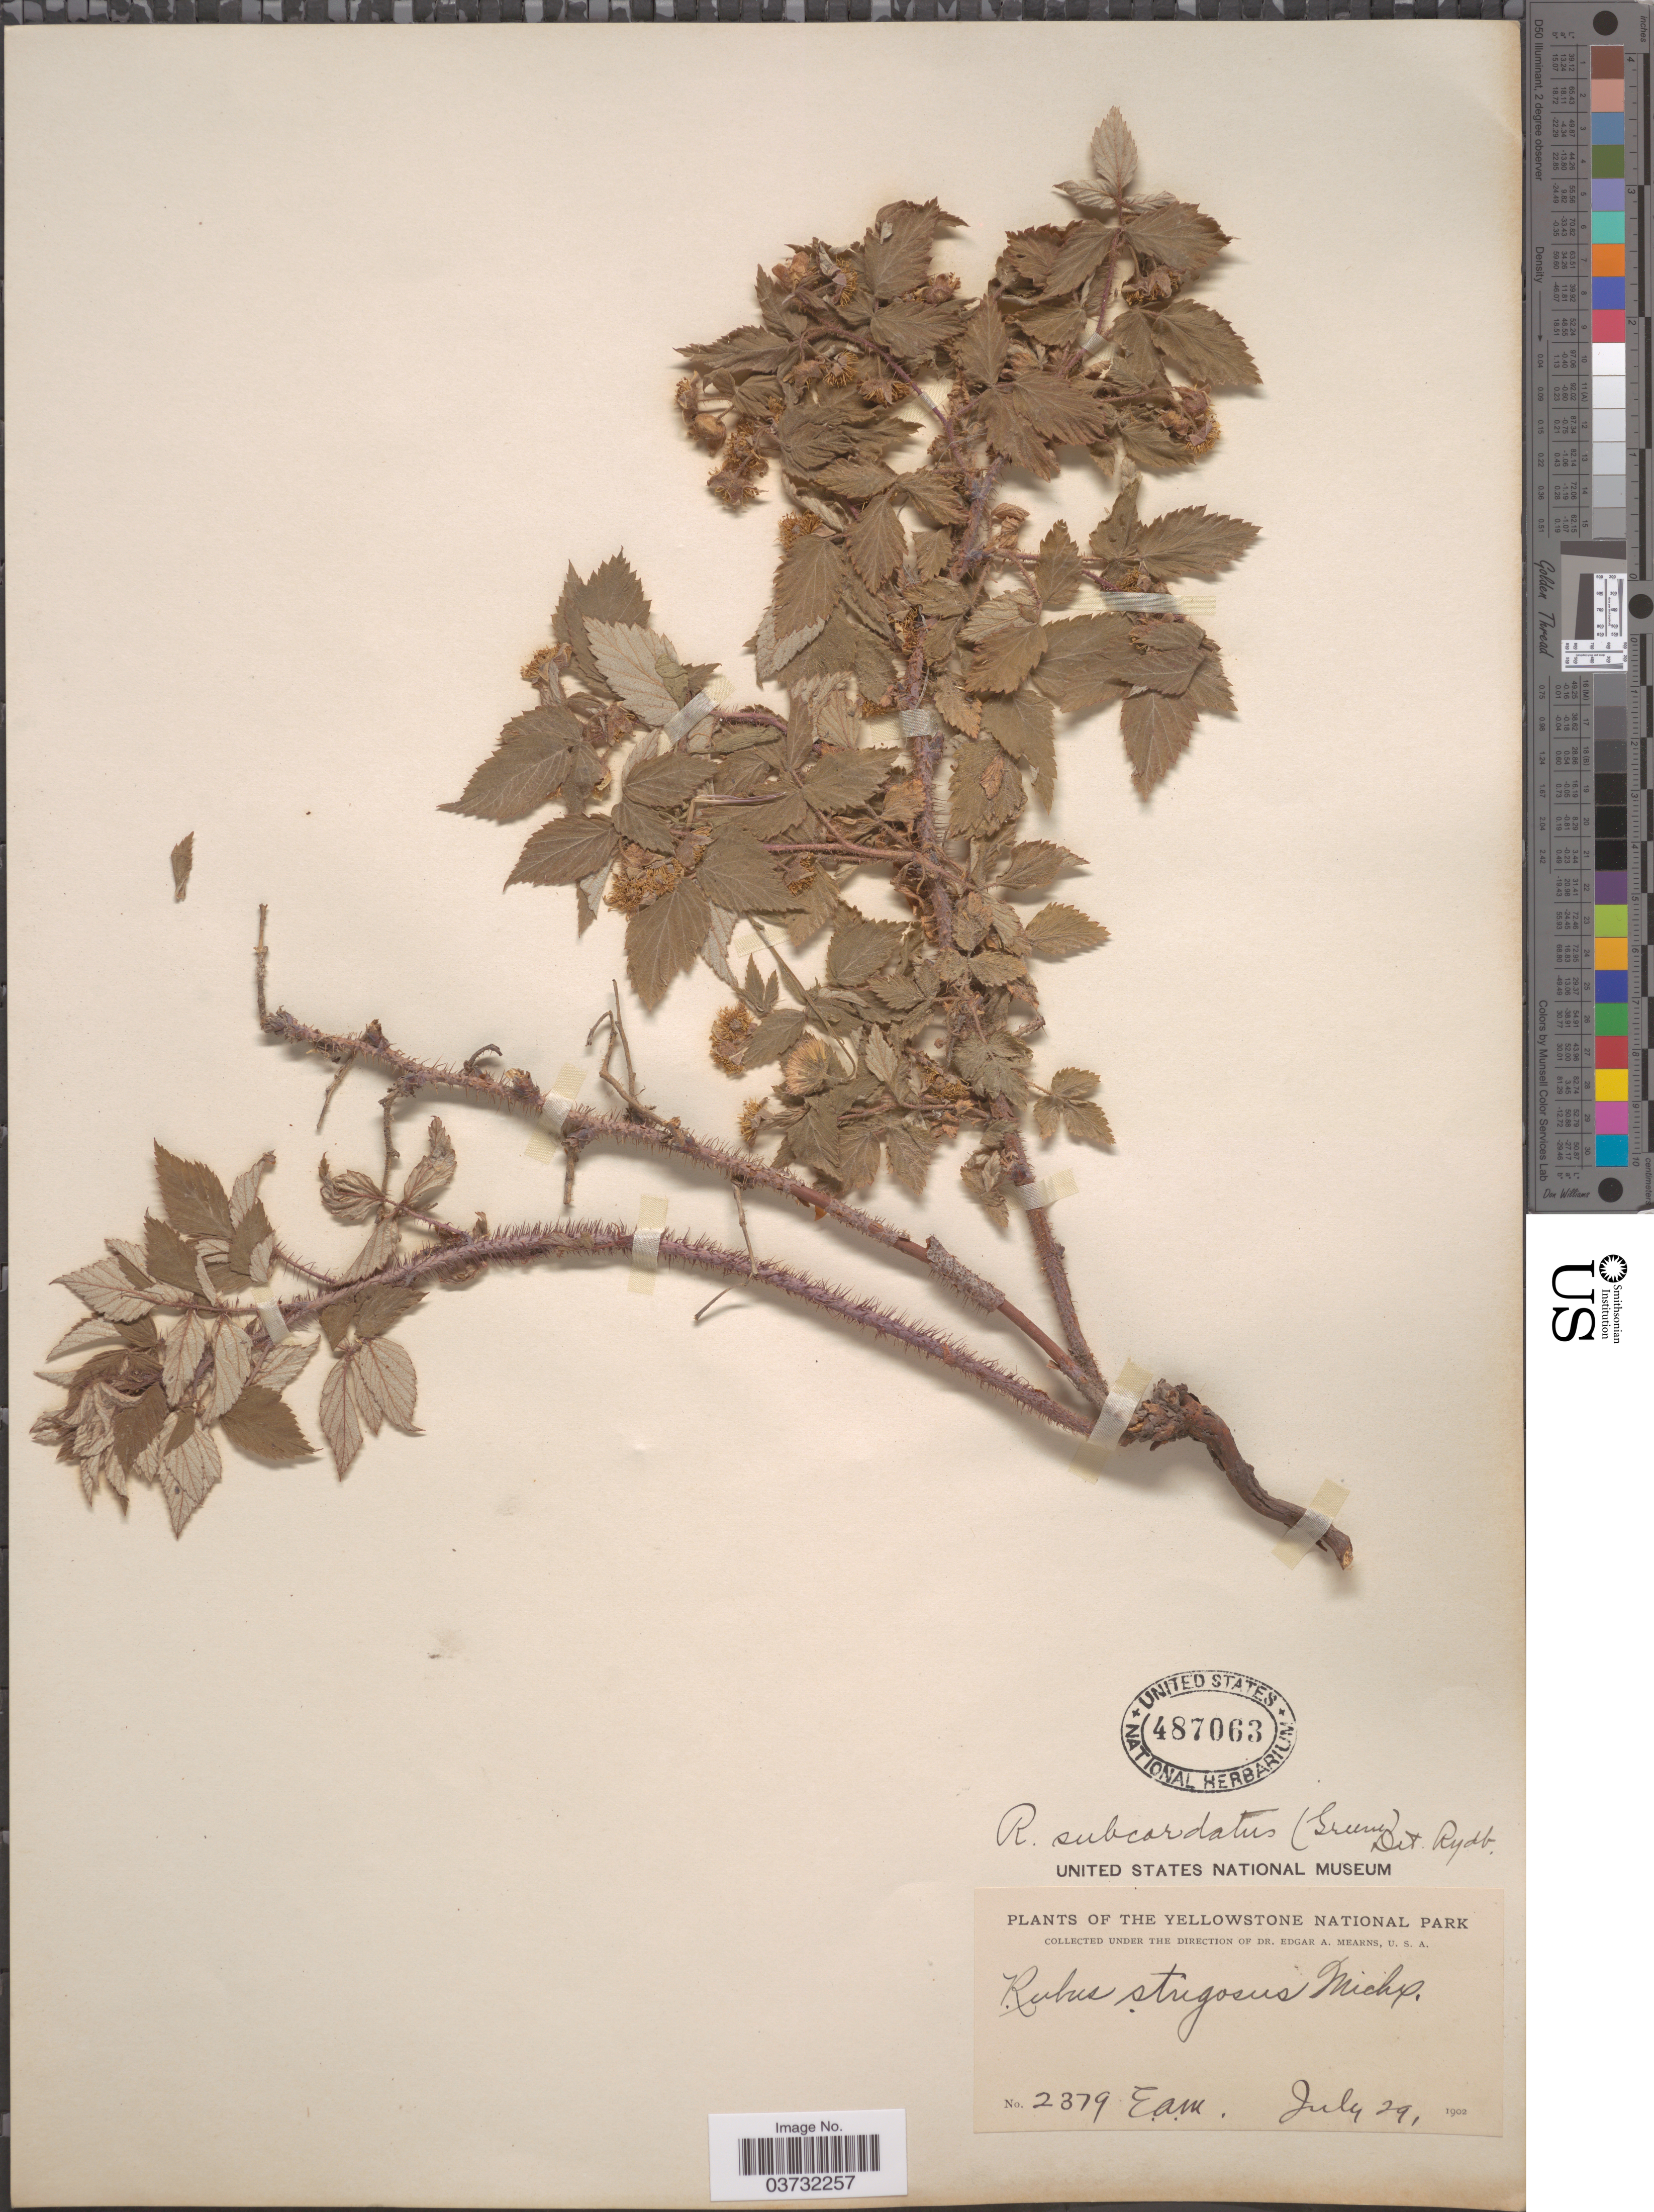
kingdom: Plantae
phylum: Tracheophyta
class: Magnoliopsida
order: Rosales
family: Rosaceae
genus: Rubus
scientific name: Rubus subcordatus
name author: H.E. Weber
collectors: E. A. Mearns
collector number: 2379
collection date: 1902-07-29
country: United States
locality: The Yellowstone National Park.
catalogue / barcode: US 487063